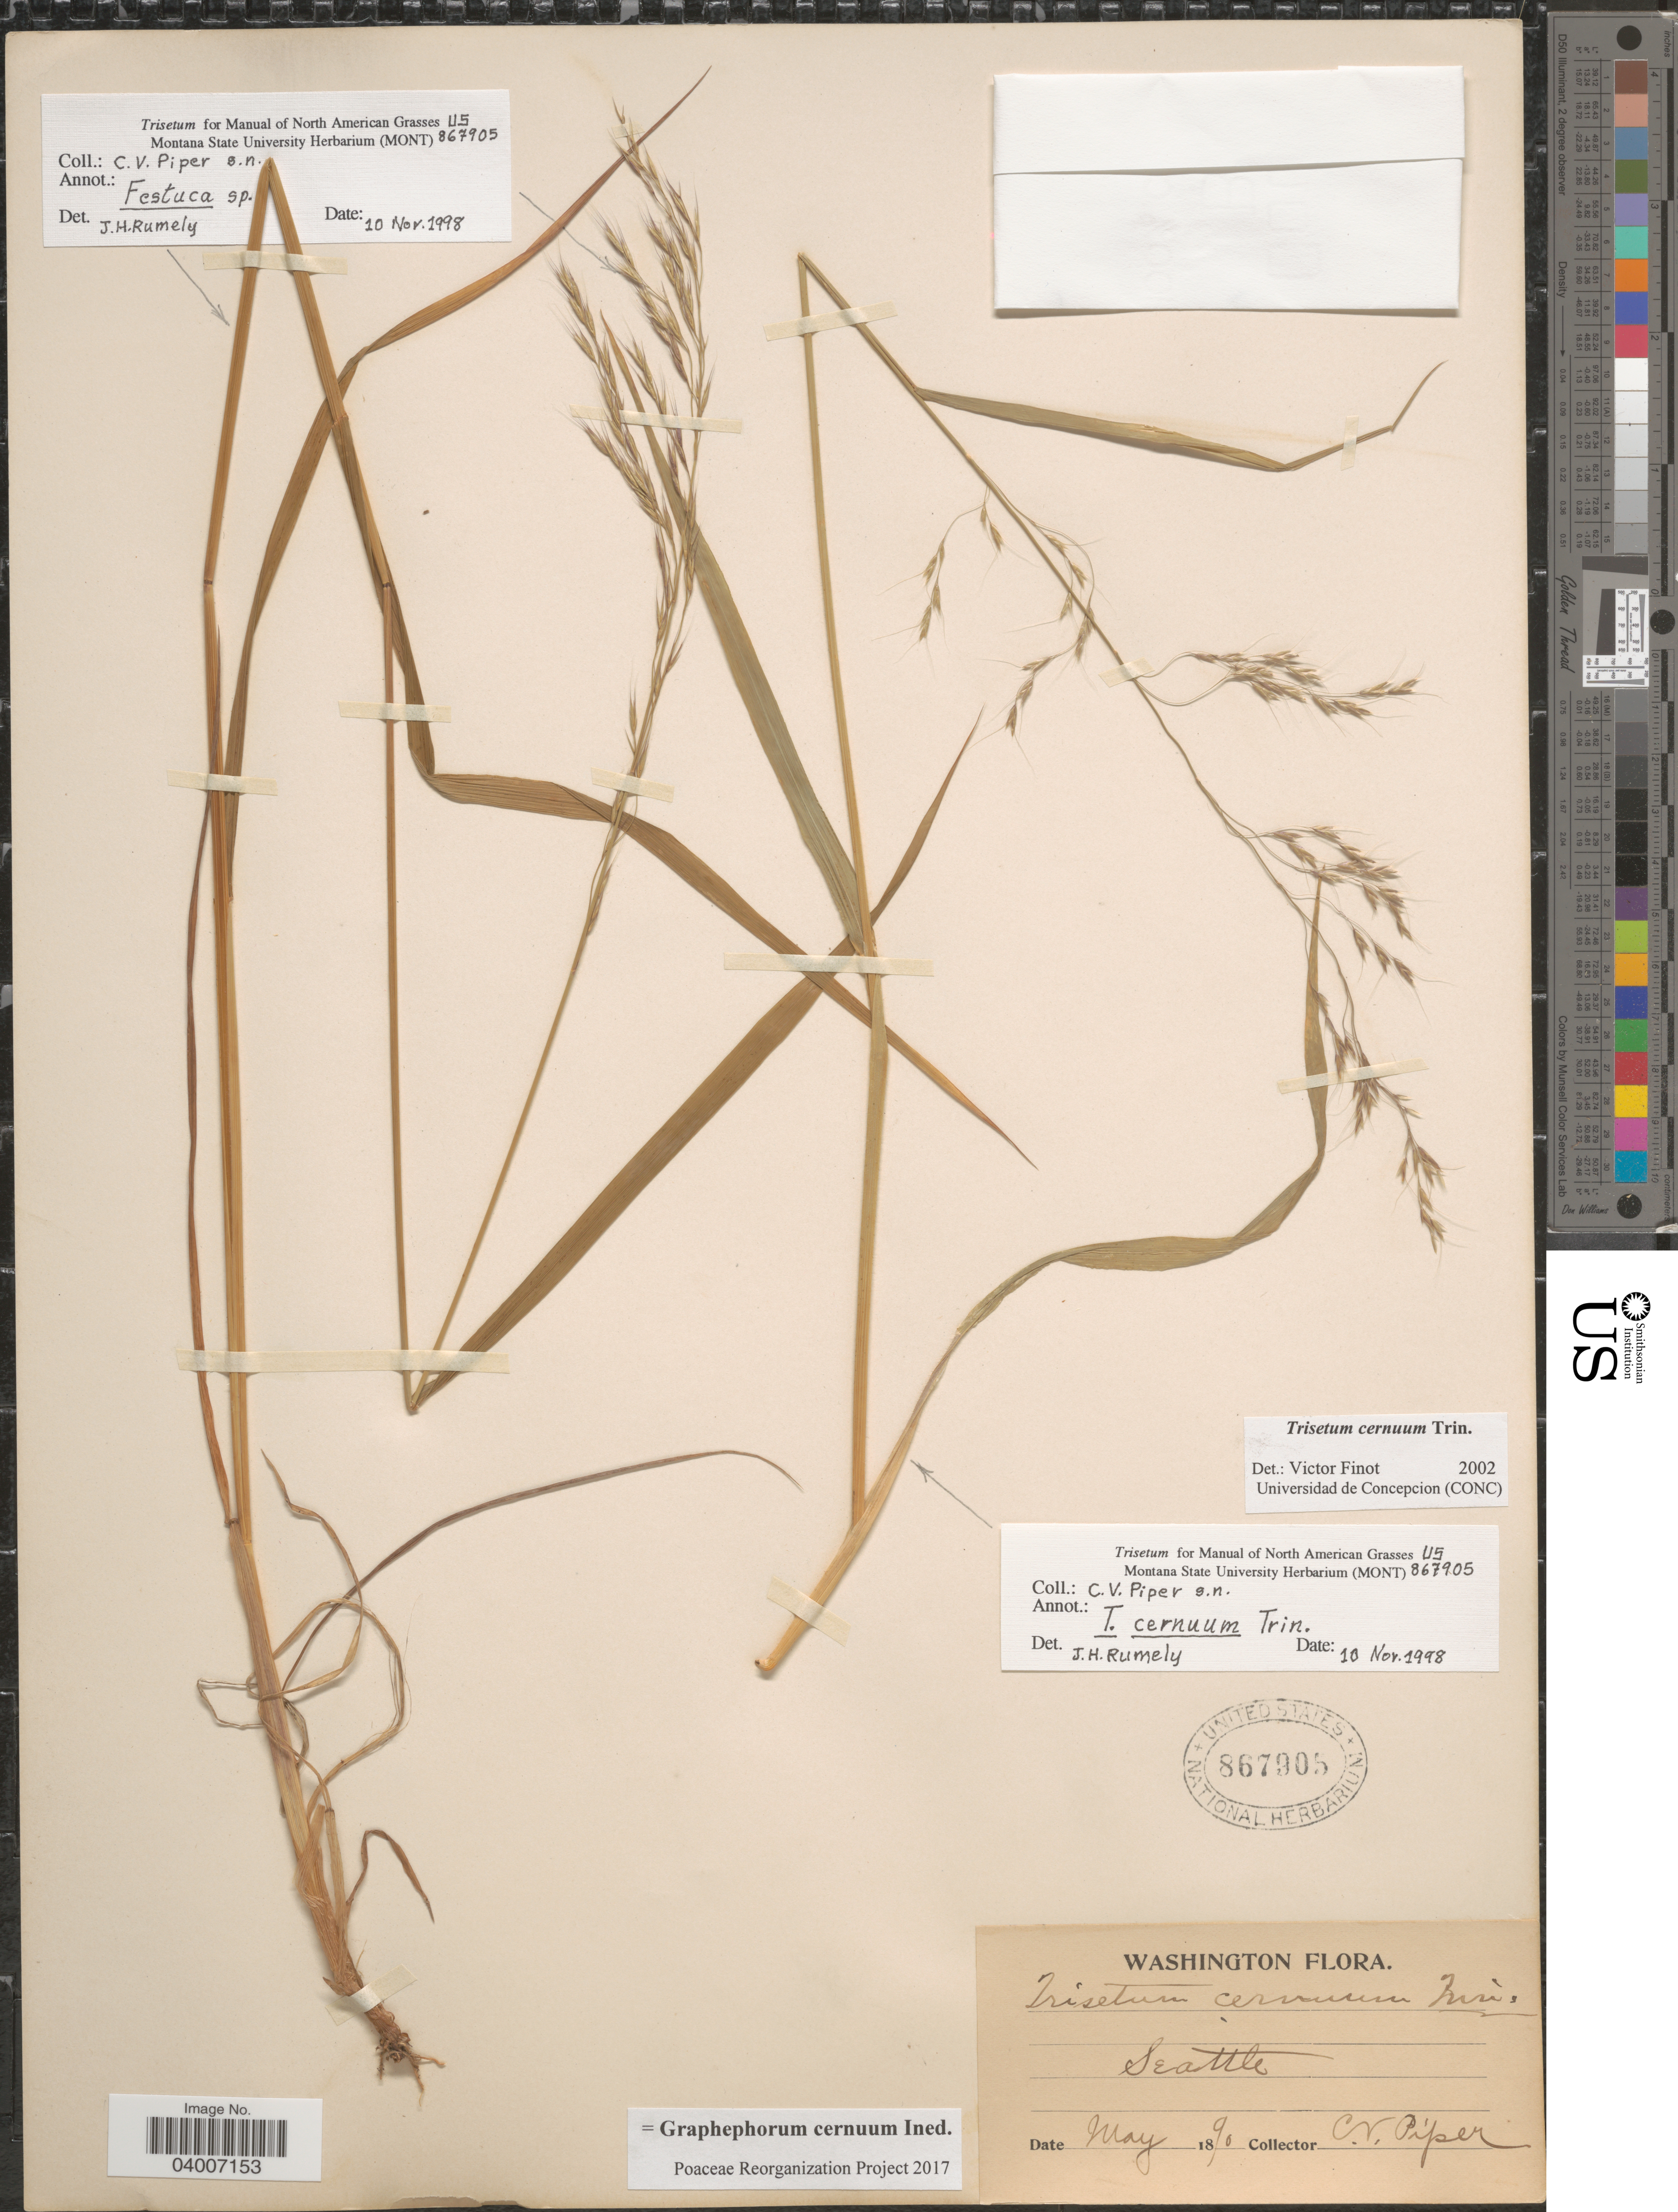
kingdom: Plantae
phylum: Tracheophyta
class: Liliopsida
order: Poales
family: Poaceae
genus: Graphephorum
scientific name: Graphephorum cernuum ined.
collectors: C. V. Piper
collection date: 1890-05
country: United States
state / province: Washington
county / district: King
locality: Seattle.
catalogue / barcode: US 867905